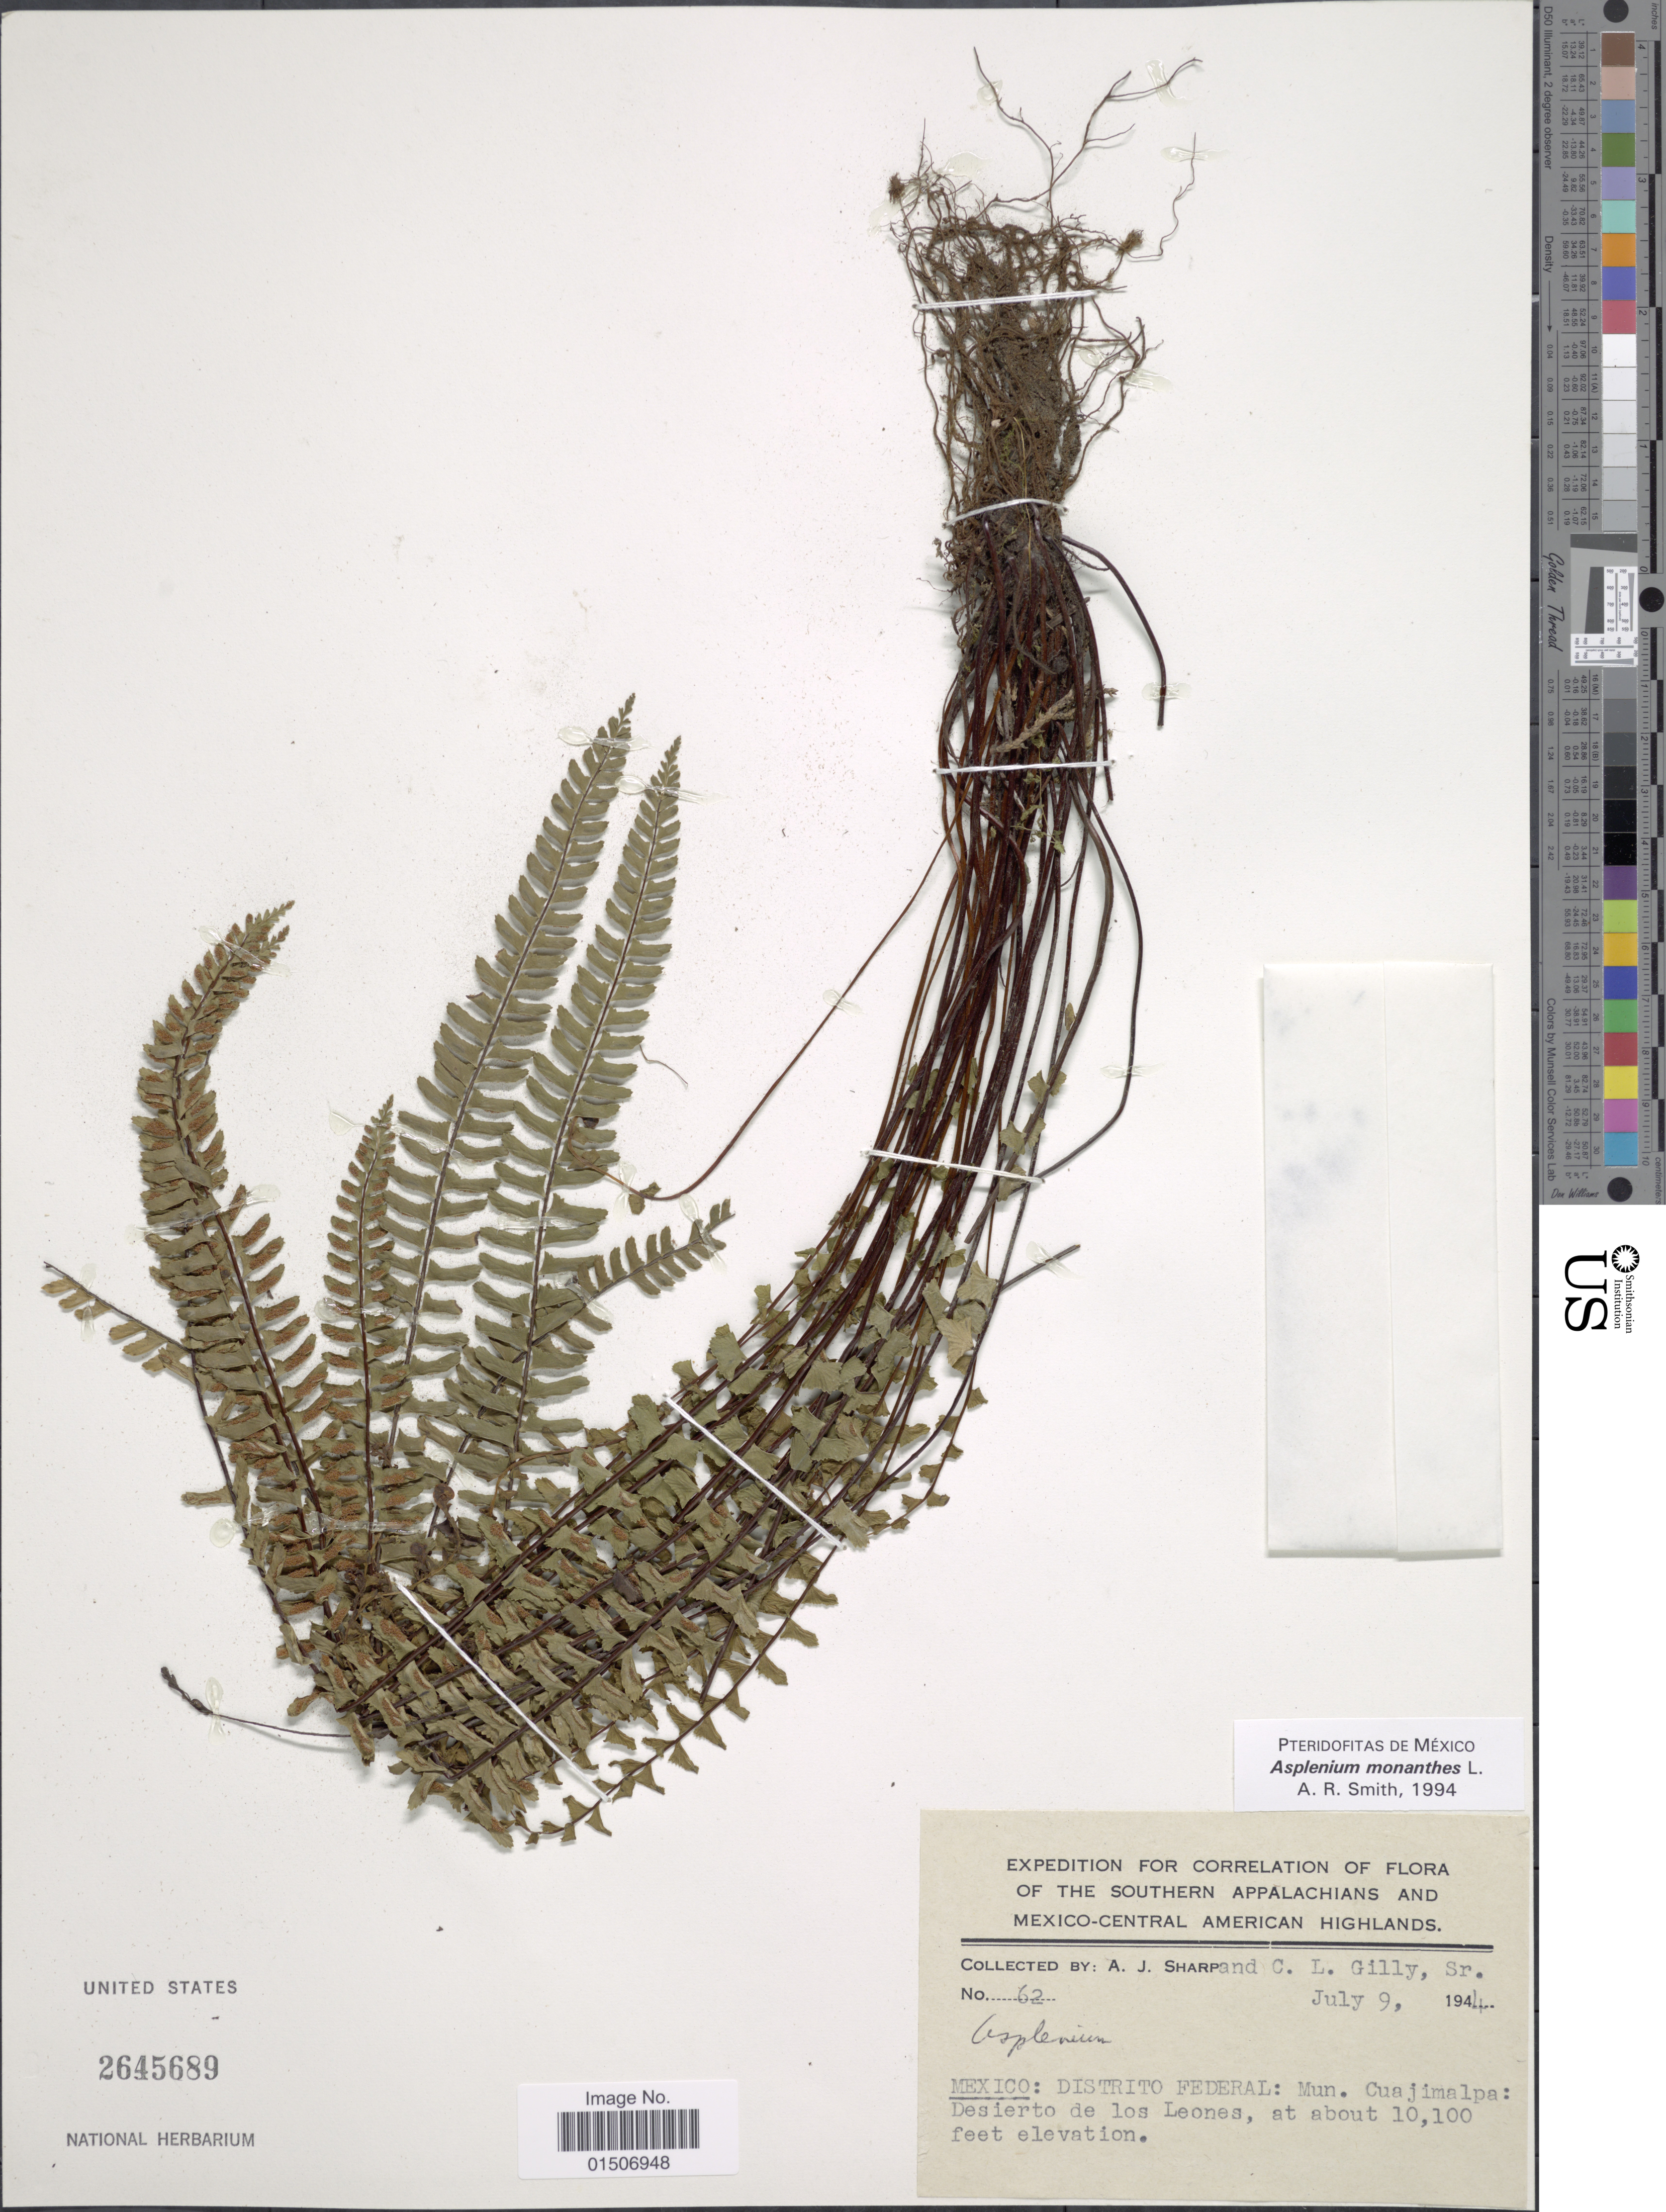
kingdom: Plantae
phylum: Tracheophyta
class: Polypodiopsida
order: Polypodiales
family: Aspleniaceae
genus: Asplenium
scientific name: Asplenium monanthes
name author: L.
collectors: A. J. Sharp & C. Gilly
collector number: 62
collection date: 1944-07-09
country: Mexico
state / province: Distrito Federal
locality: The Southern Appalachians and Mexico-Central American Highlands, Mun. Cuajimalpa: Desierto de los Leones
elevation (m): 3078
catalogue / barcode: US 2645689